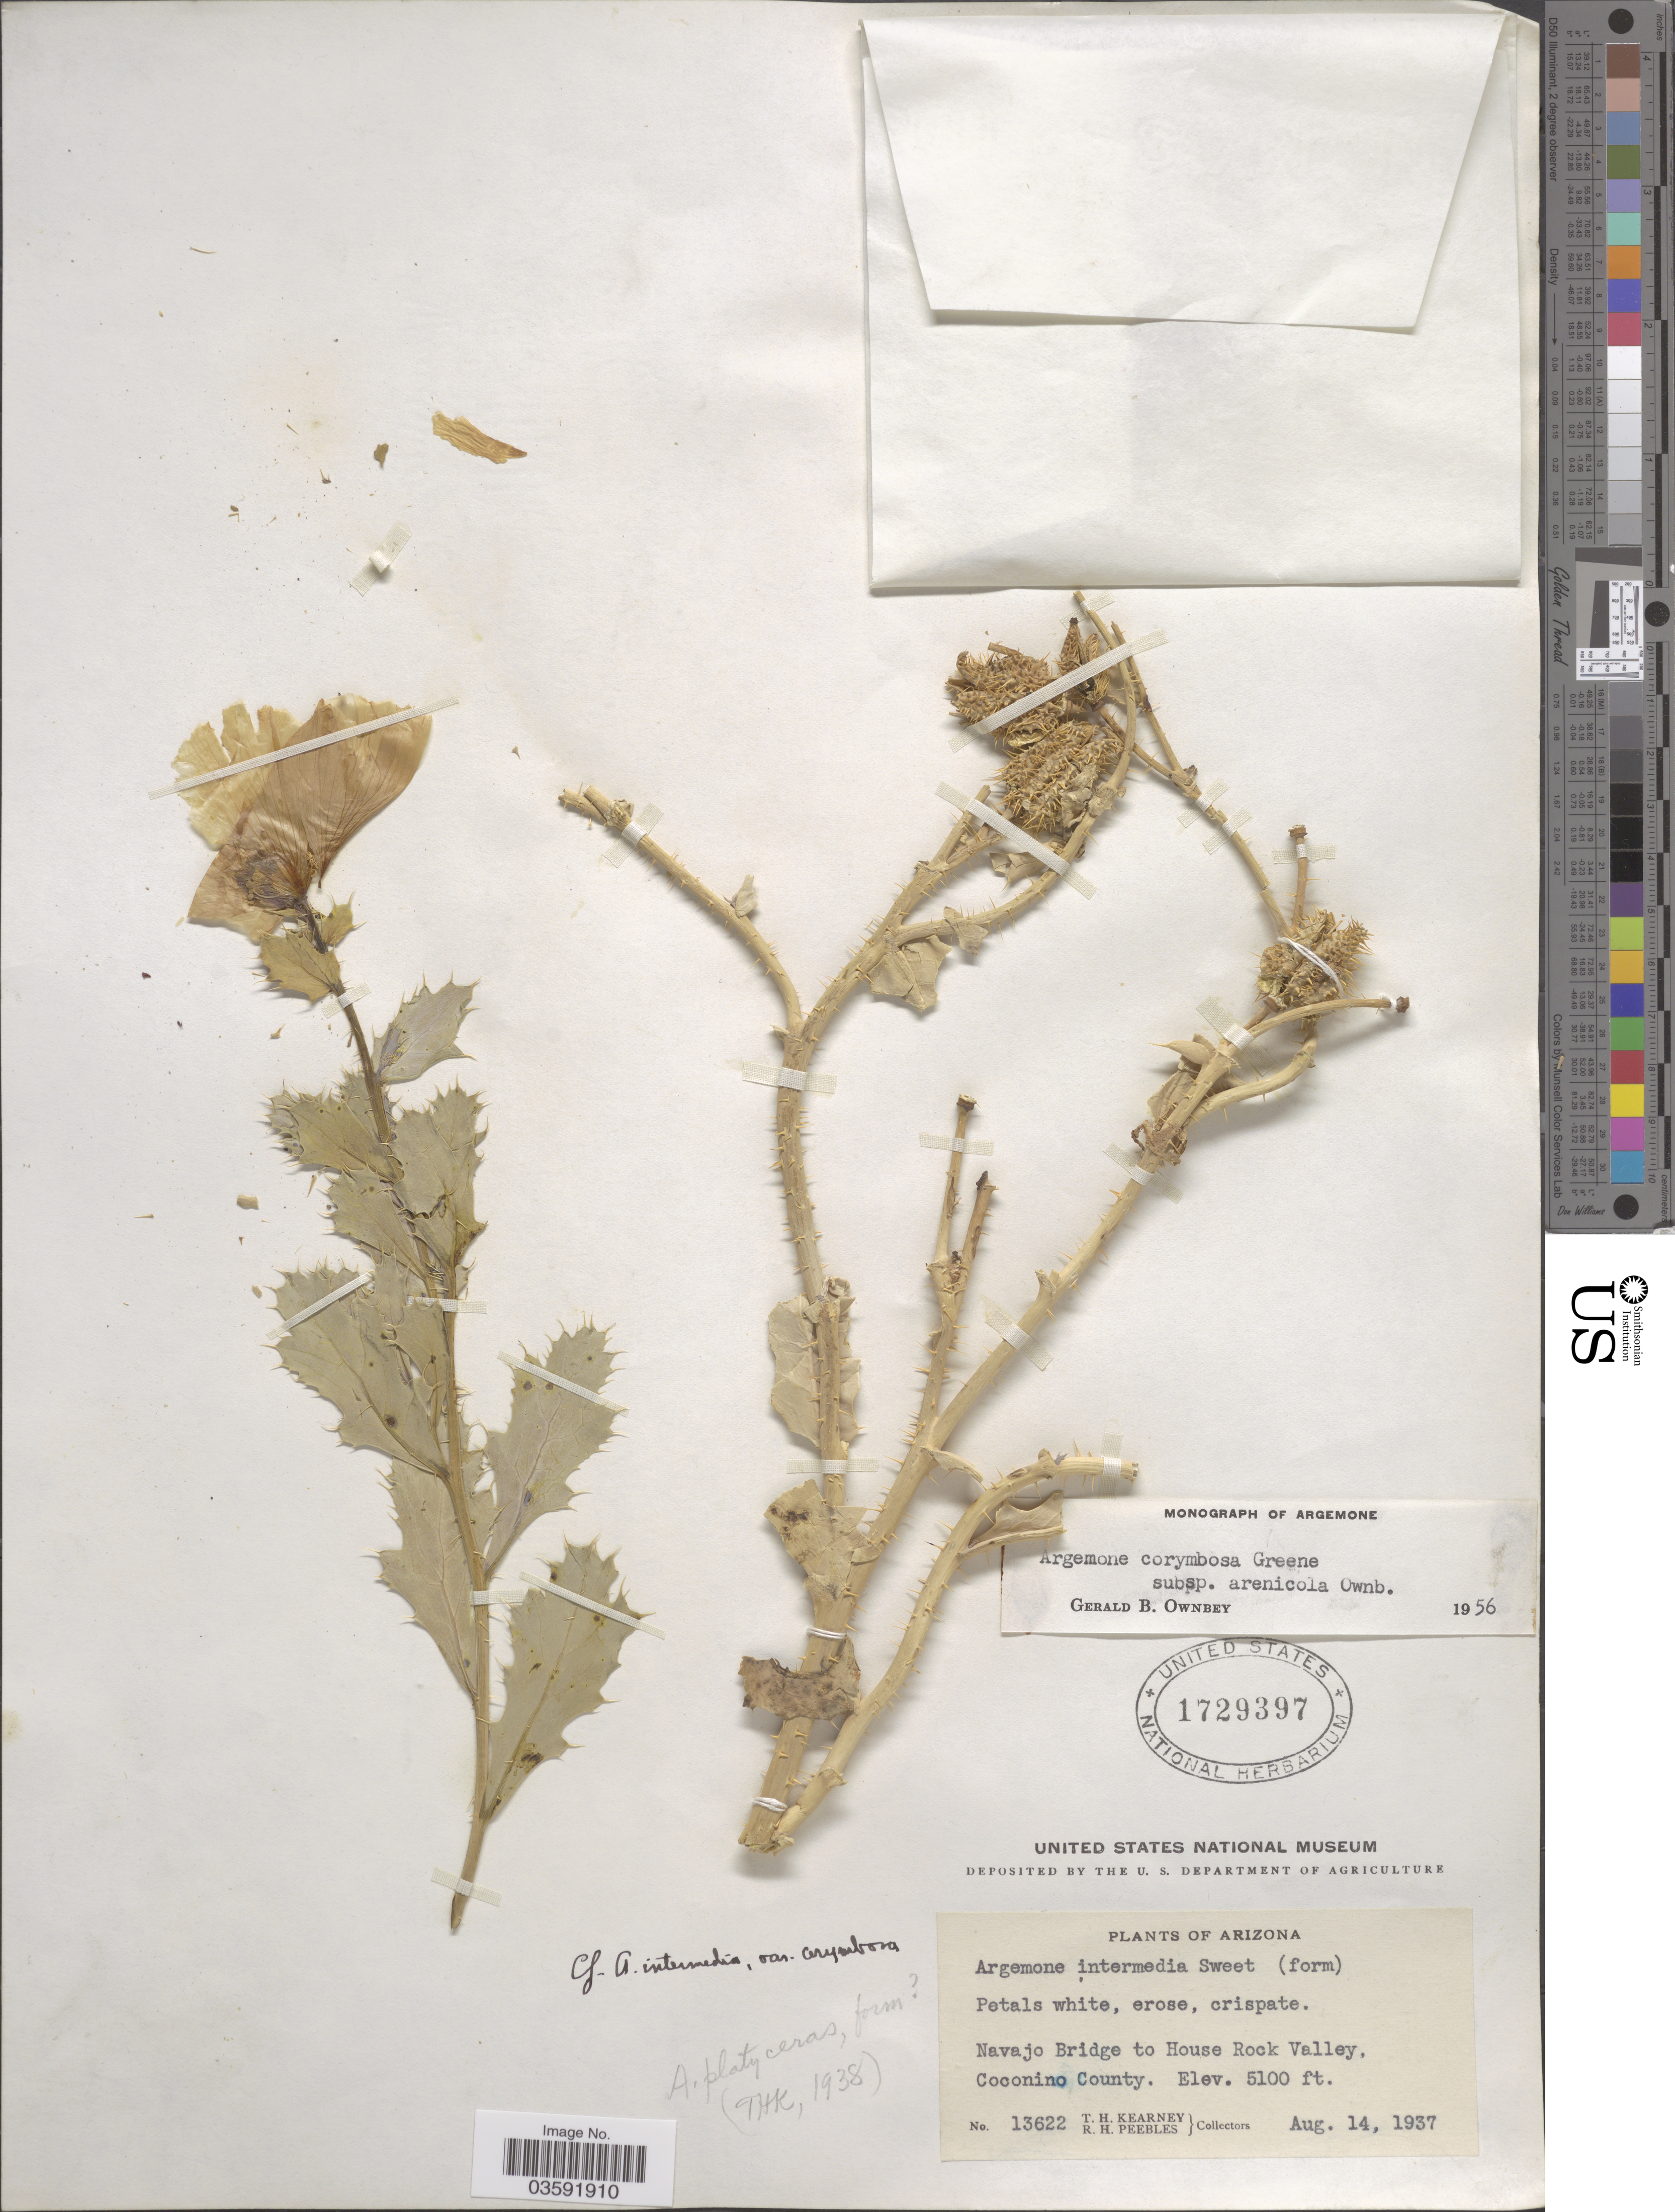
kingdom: Plantae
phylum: Tracheophyta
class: Magnoliopsida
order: Ranunculales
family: Papaveraceae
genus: Argemone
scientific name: Argemone corymbosa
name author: Greene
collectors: T. H. Kearney & R. H. Peebles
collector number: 13622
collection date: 1937-08-14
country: United States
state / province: Arizona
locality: Navajo Bridge to House Rock Valley, Coconino County.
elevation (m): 1554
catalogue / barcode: US 1729397